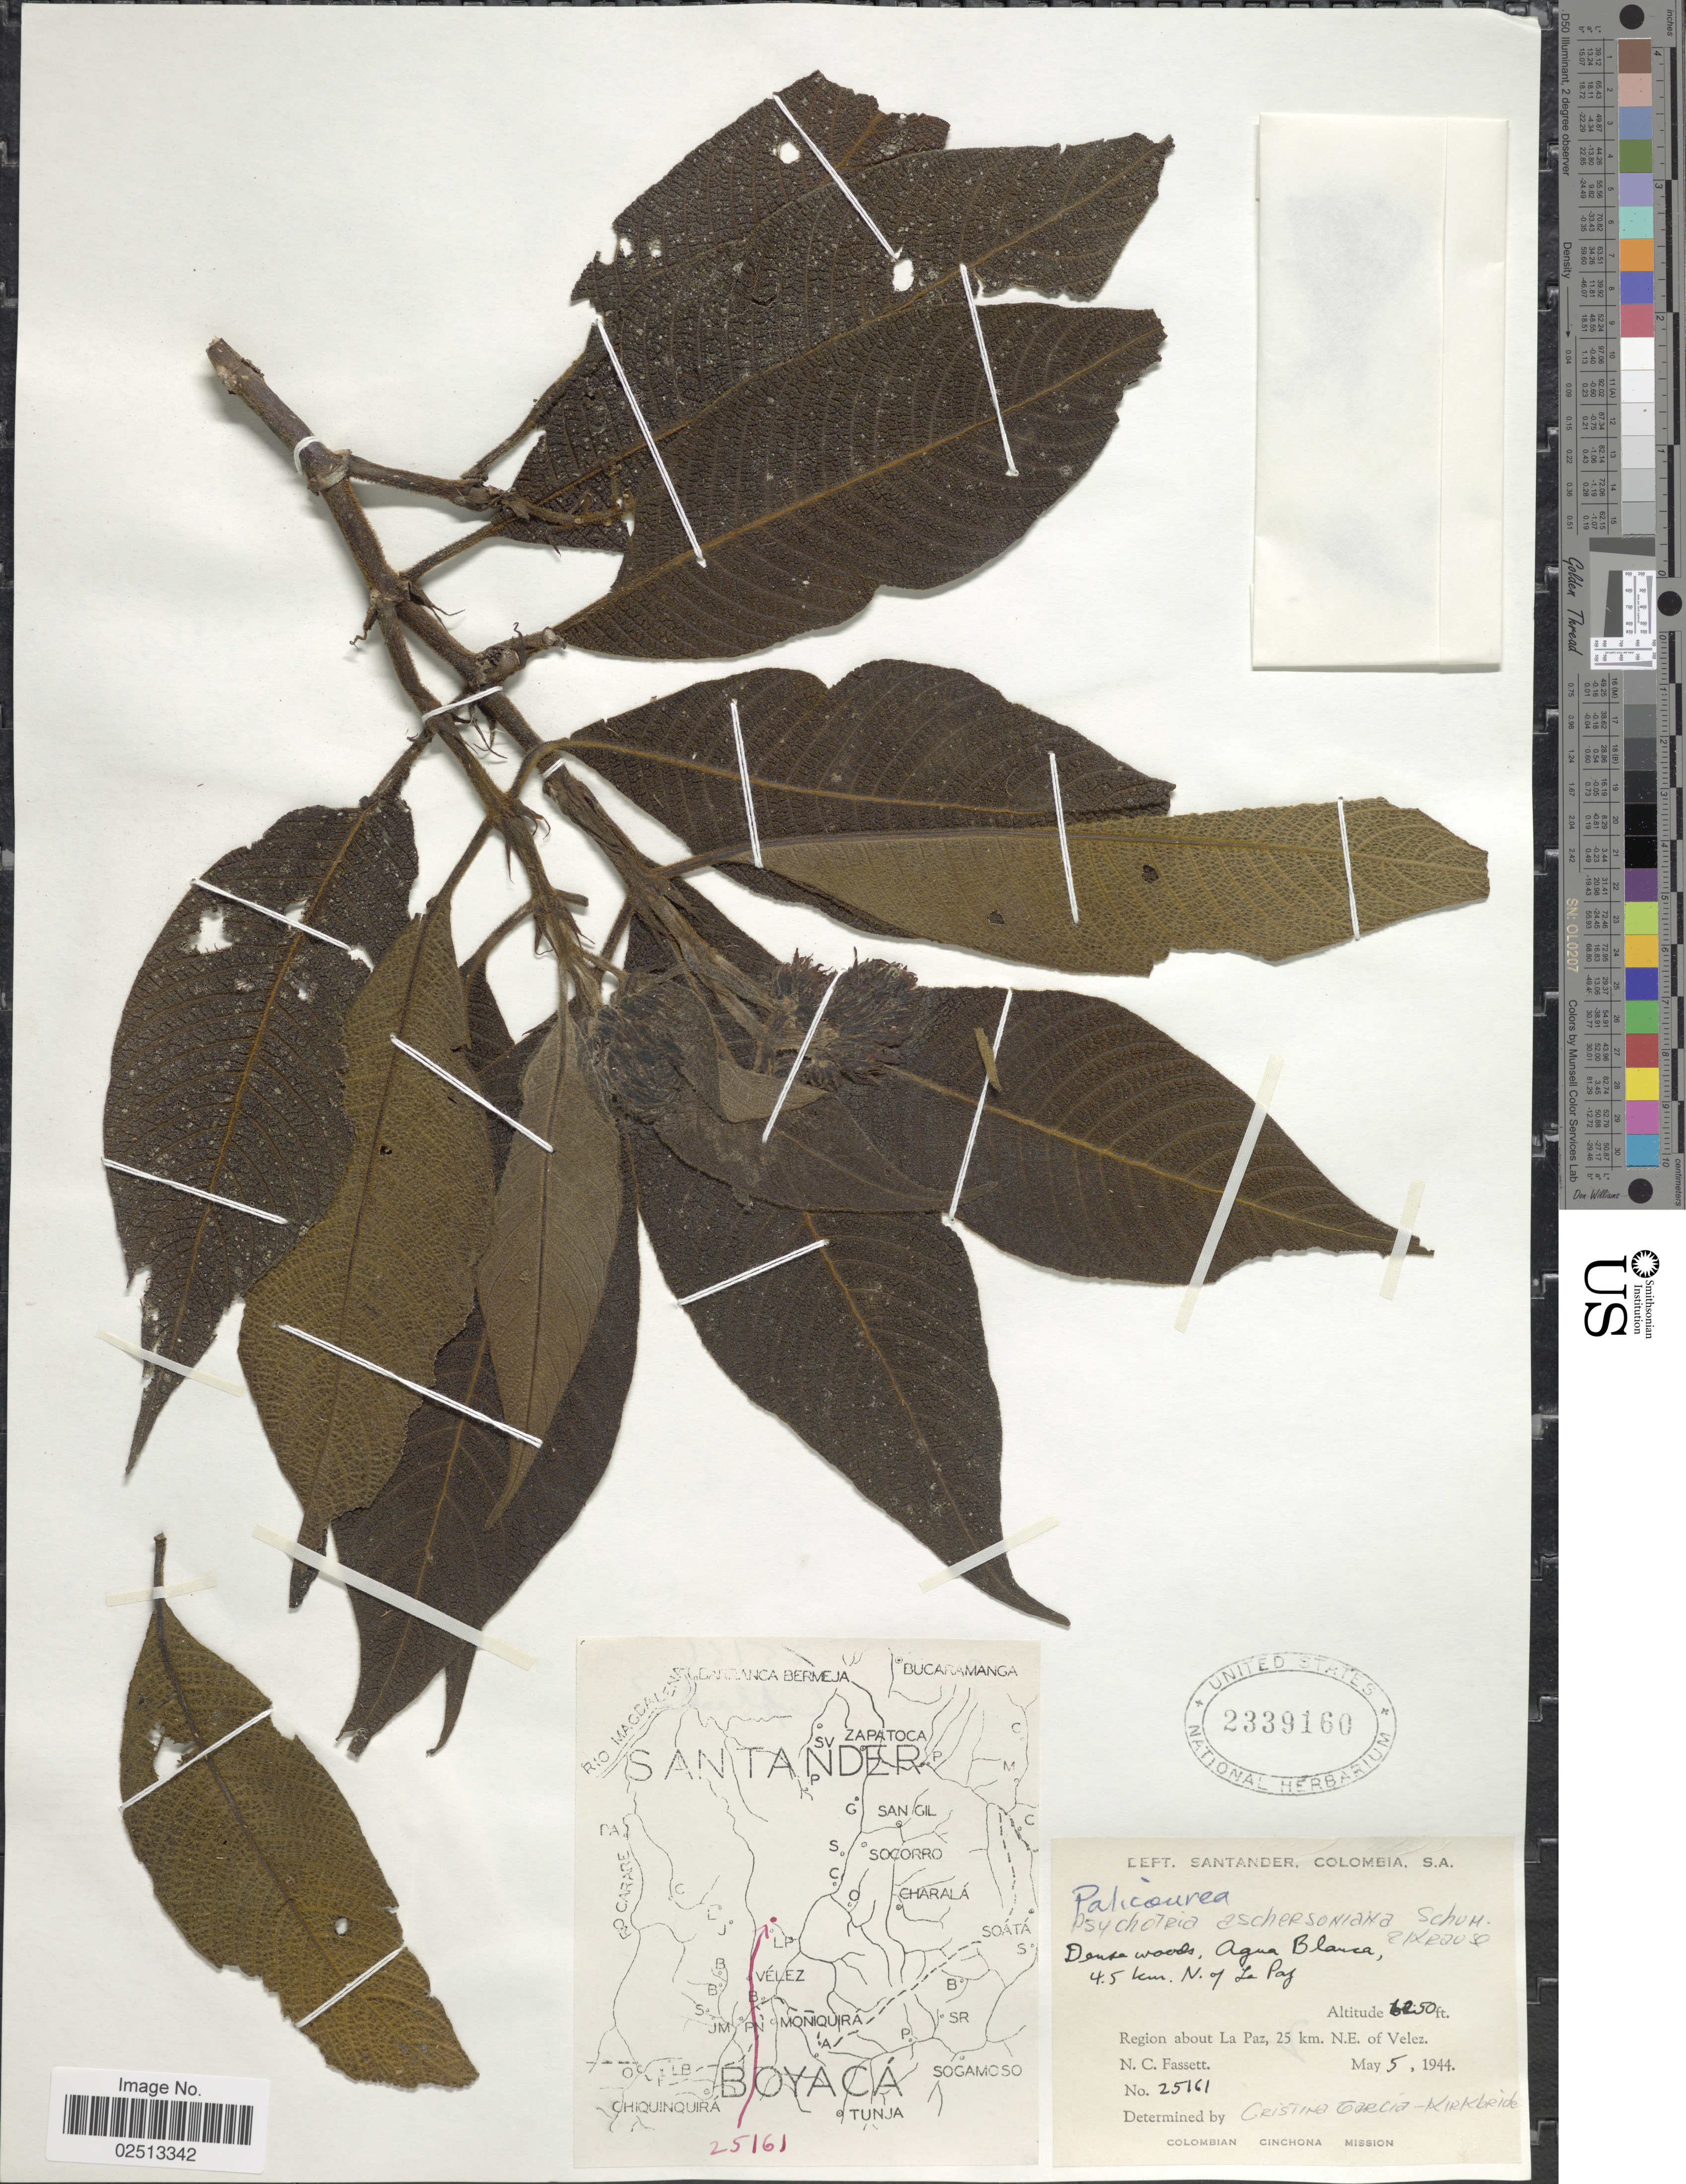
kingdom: Plantae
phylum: Tracheophyta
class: Magnoliopsida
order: Gentianales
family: Rubiaceae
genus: Psychotria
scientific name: Psychotria aschersoniana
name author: K. Schum. & K. Krause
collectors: N. C. Fassett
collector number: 25161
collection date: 1944-05-05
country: Colombia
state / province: Santander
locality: Dept. Santander, Colombia. S.A. Region about La Paz. 25 km N.E. of Velez.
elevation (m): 381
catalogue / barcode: US 2339160